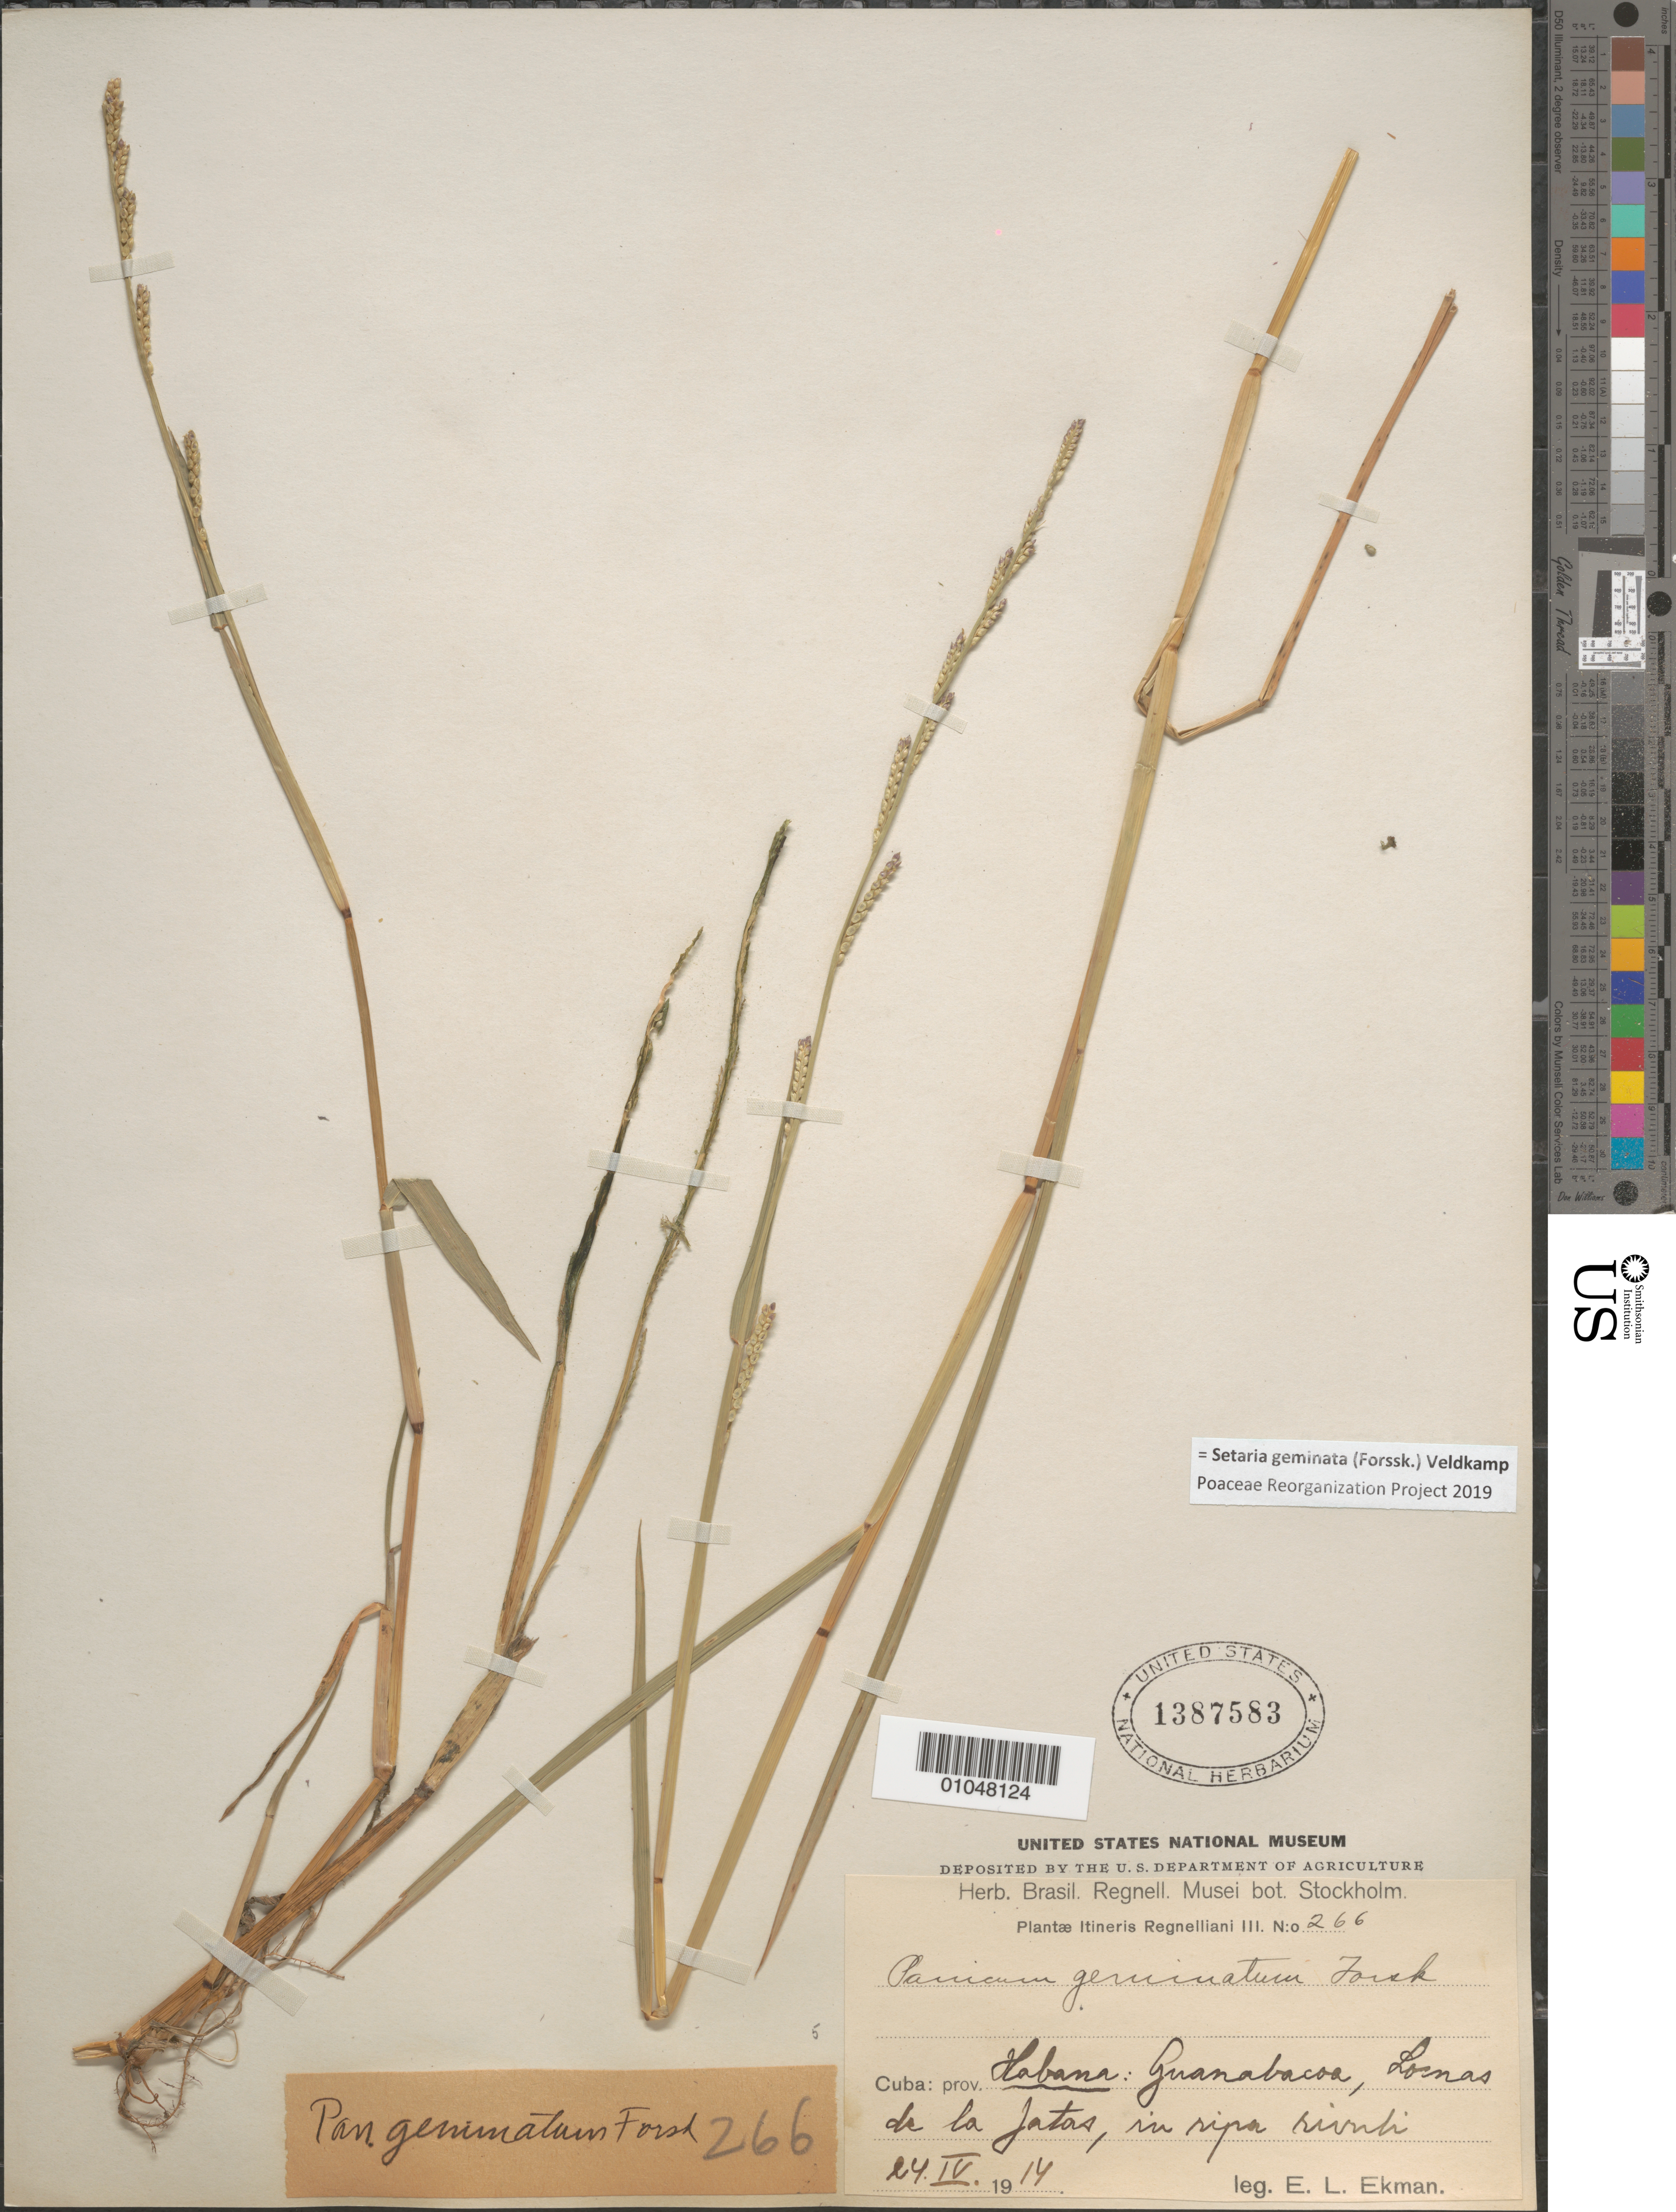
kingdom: Plantae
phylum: Tracheophyta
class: Liliopsida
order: Poales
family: Poaceae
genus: Panicum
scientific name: Panicum geminatum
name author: Forssk.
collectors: E. L. Ekman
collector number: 266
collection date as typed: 24 Apr 1914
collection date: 1914-04-24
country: Cuba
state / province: La Habana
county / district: Municipio Guanabacoa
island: Cuba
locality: Guanabacoa, Lomas de la Jatos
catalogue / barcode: US 1387583